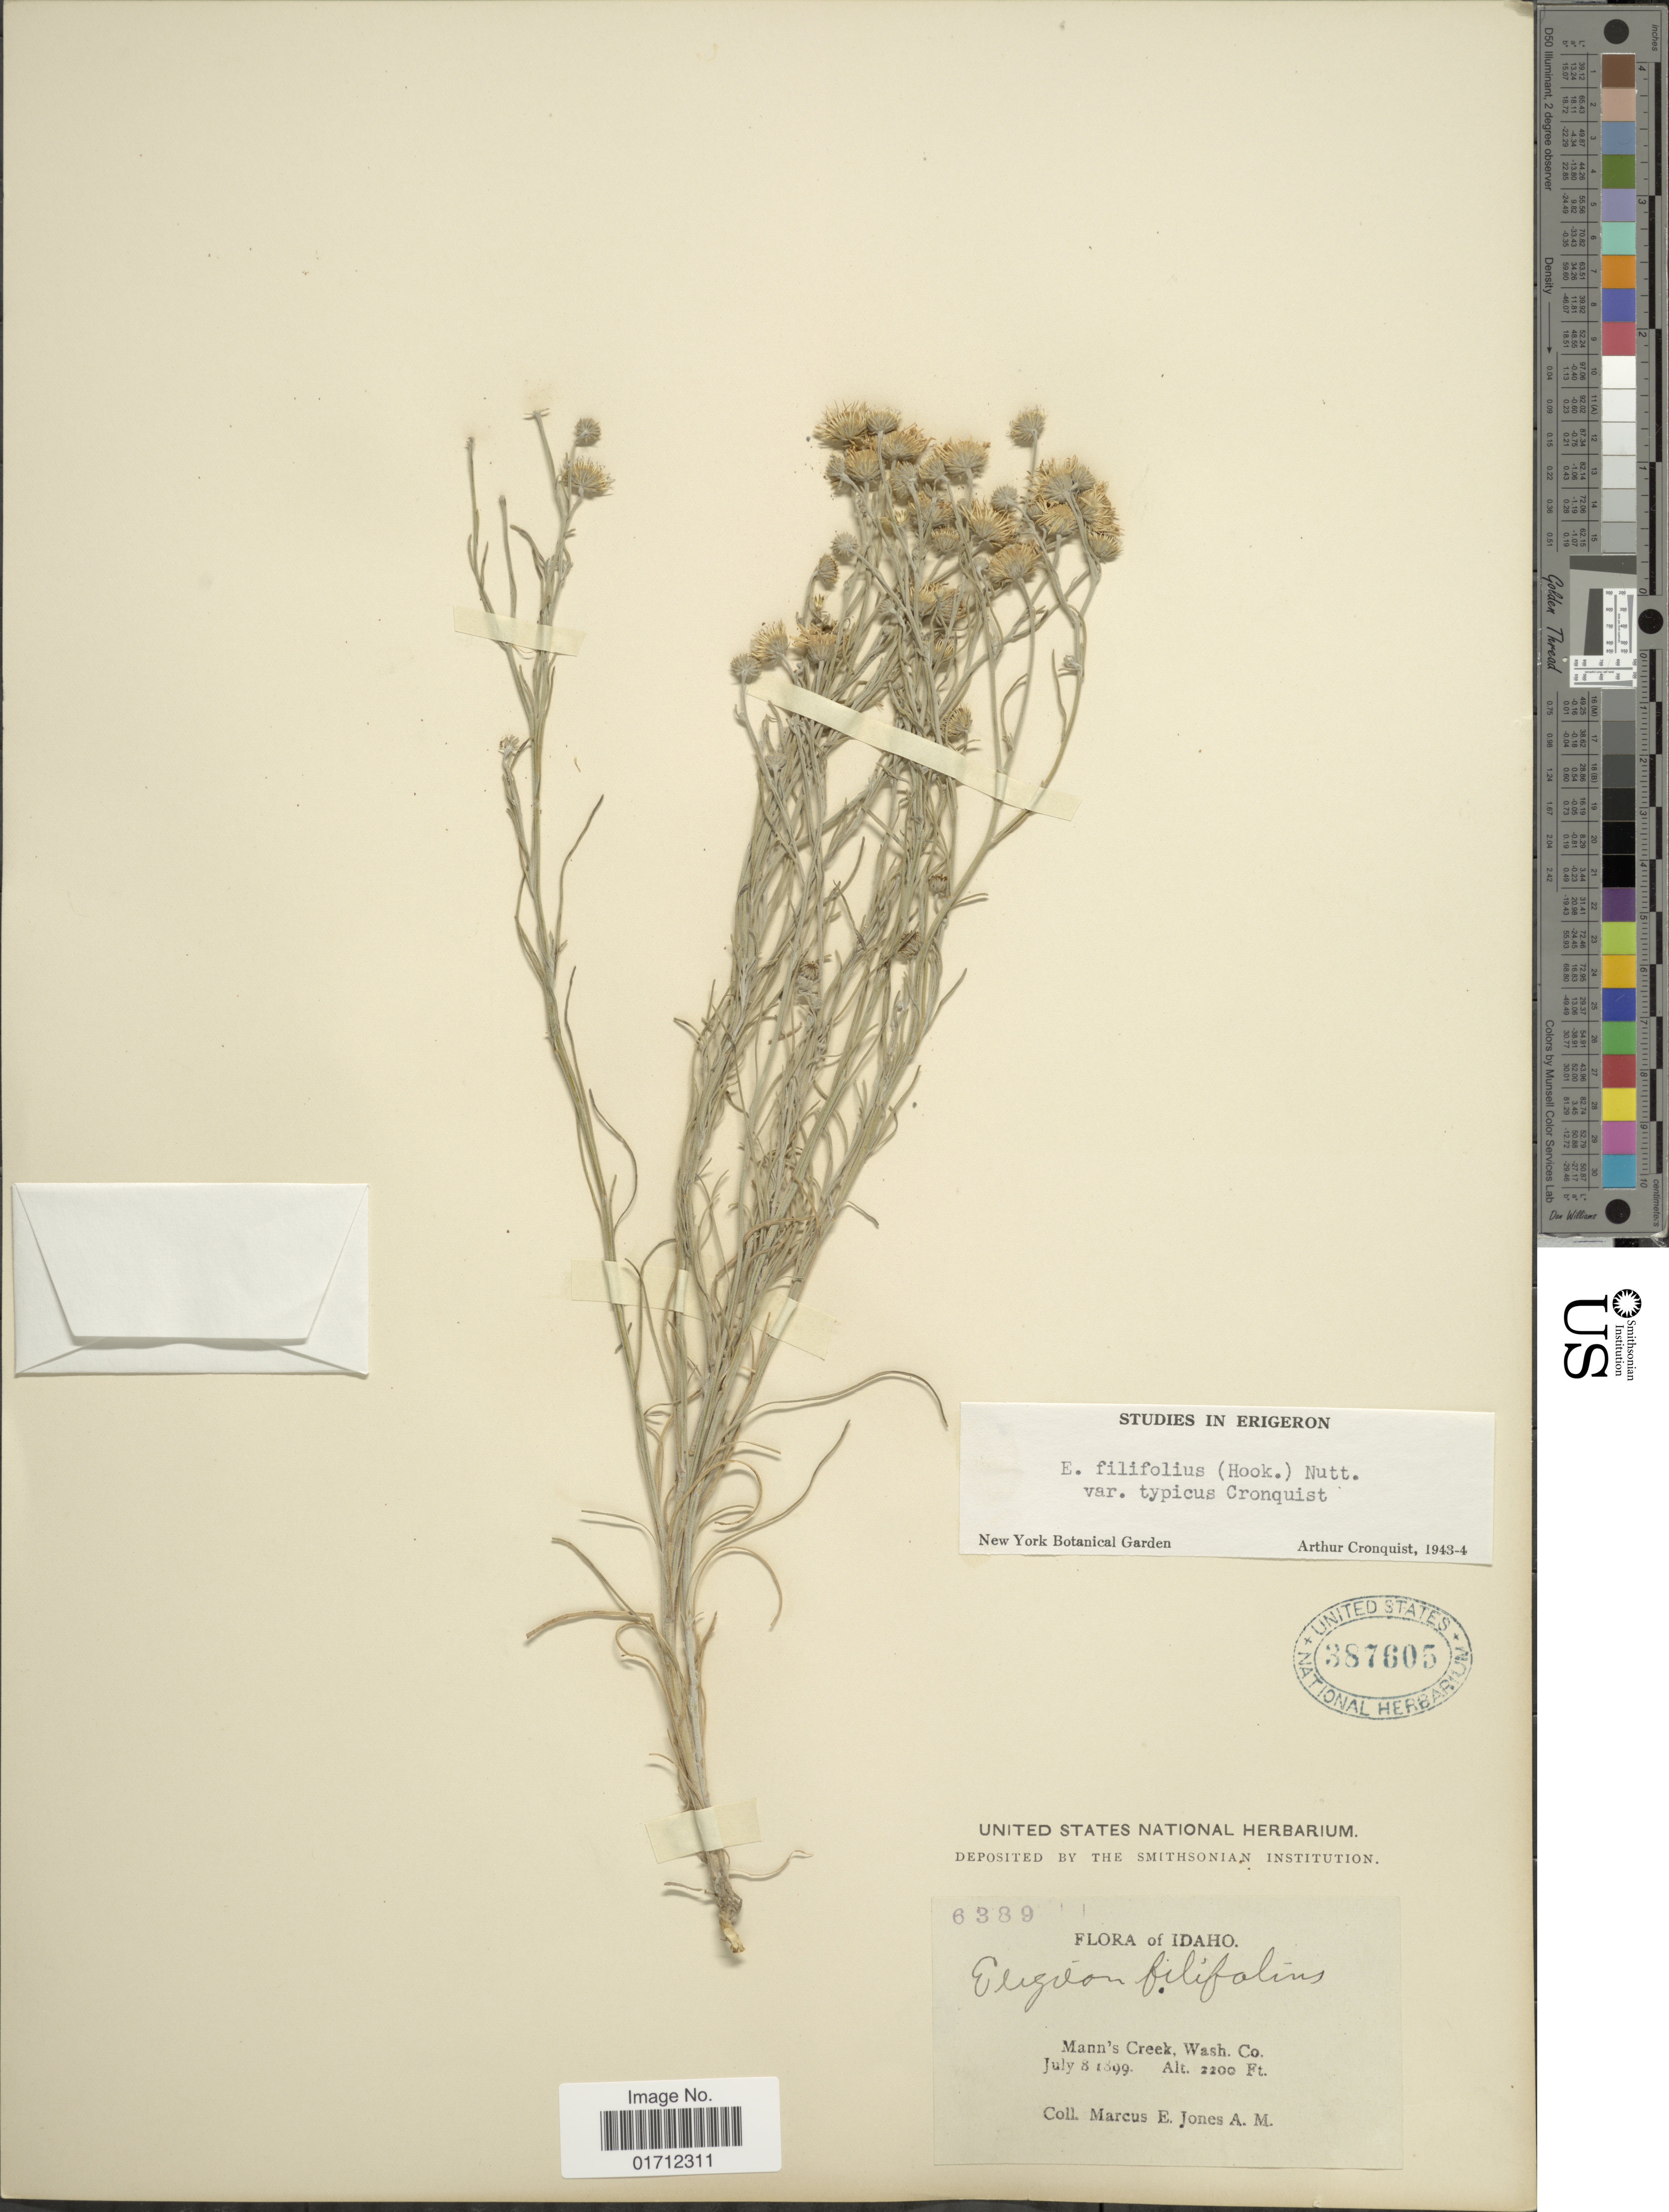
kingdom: Plantae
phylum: Tracheophyta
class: Magnoliopsida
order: Asterales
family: Asteraceae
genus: Erigeron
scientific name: Erigeron filifolius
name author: (Hook.) Nutt.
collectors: M. E. Jones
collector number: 6389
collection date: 1899-07-08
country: United States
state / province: Idaho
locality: Mann's Creek, Wash. Co.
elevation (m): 671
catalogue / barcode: US 387605